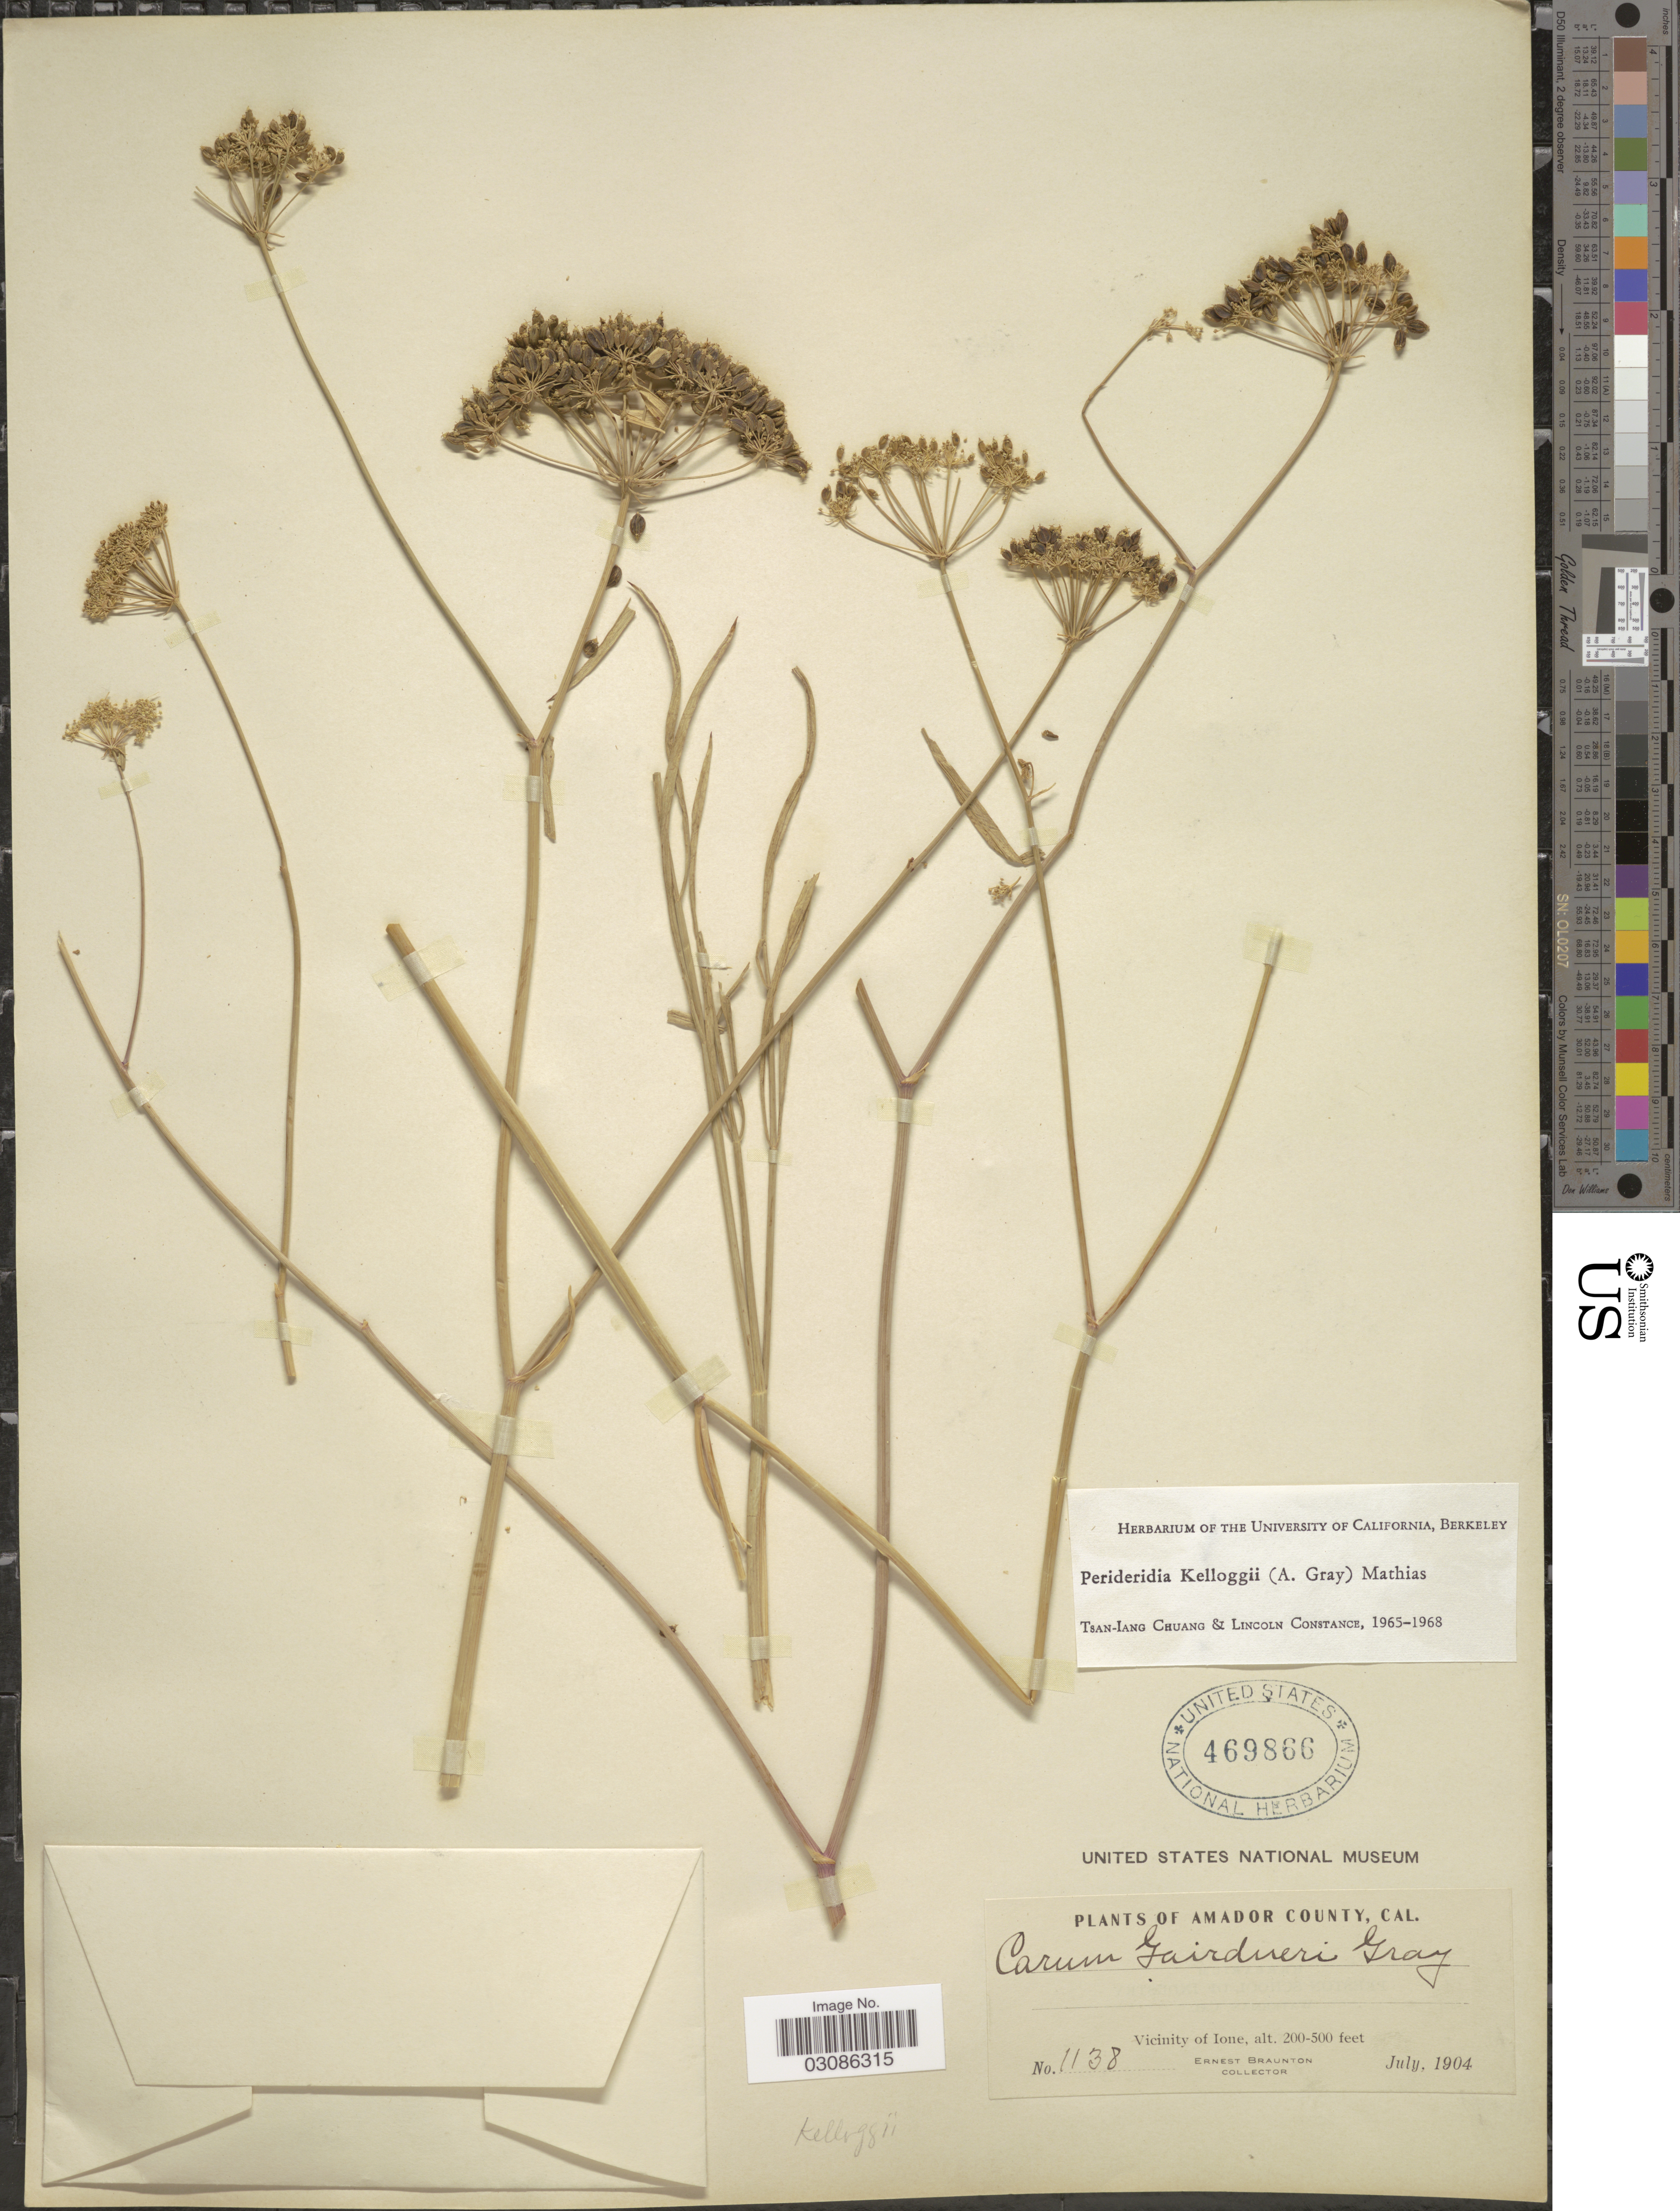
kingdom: Plantae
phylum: Tracheophyta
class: Magnoliopsida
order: Apiales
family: Apiaceae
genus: Perideridia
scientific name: Perideridia kelloggii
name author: (A. Gray) Mathias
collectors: E. Braunton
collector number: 1138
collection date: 1904-07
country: United States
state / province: California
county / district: Amador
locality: Amador County, Vicinity of Ione.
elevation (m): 61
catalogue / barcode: US 469866